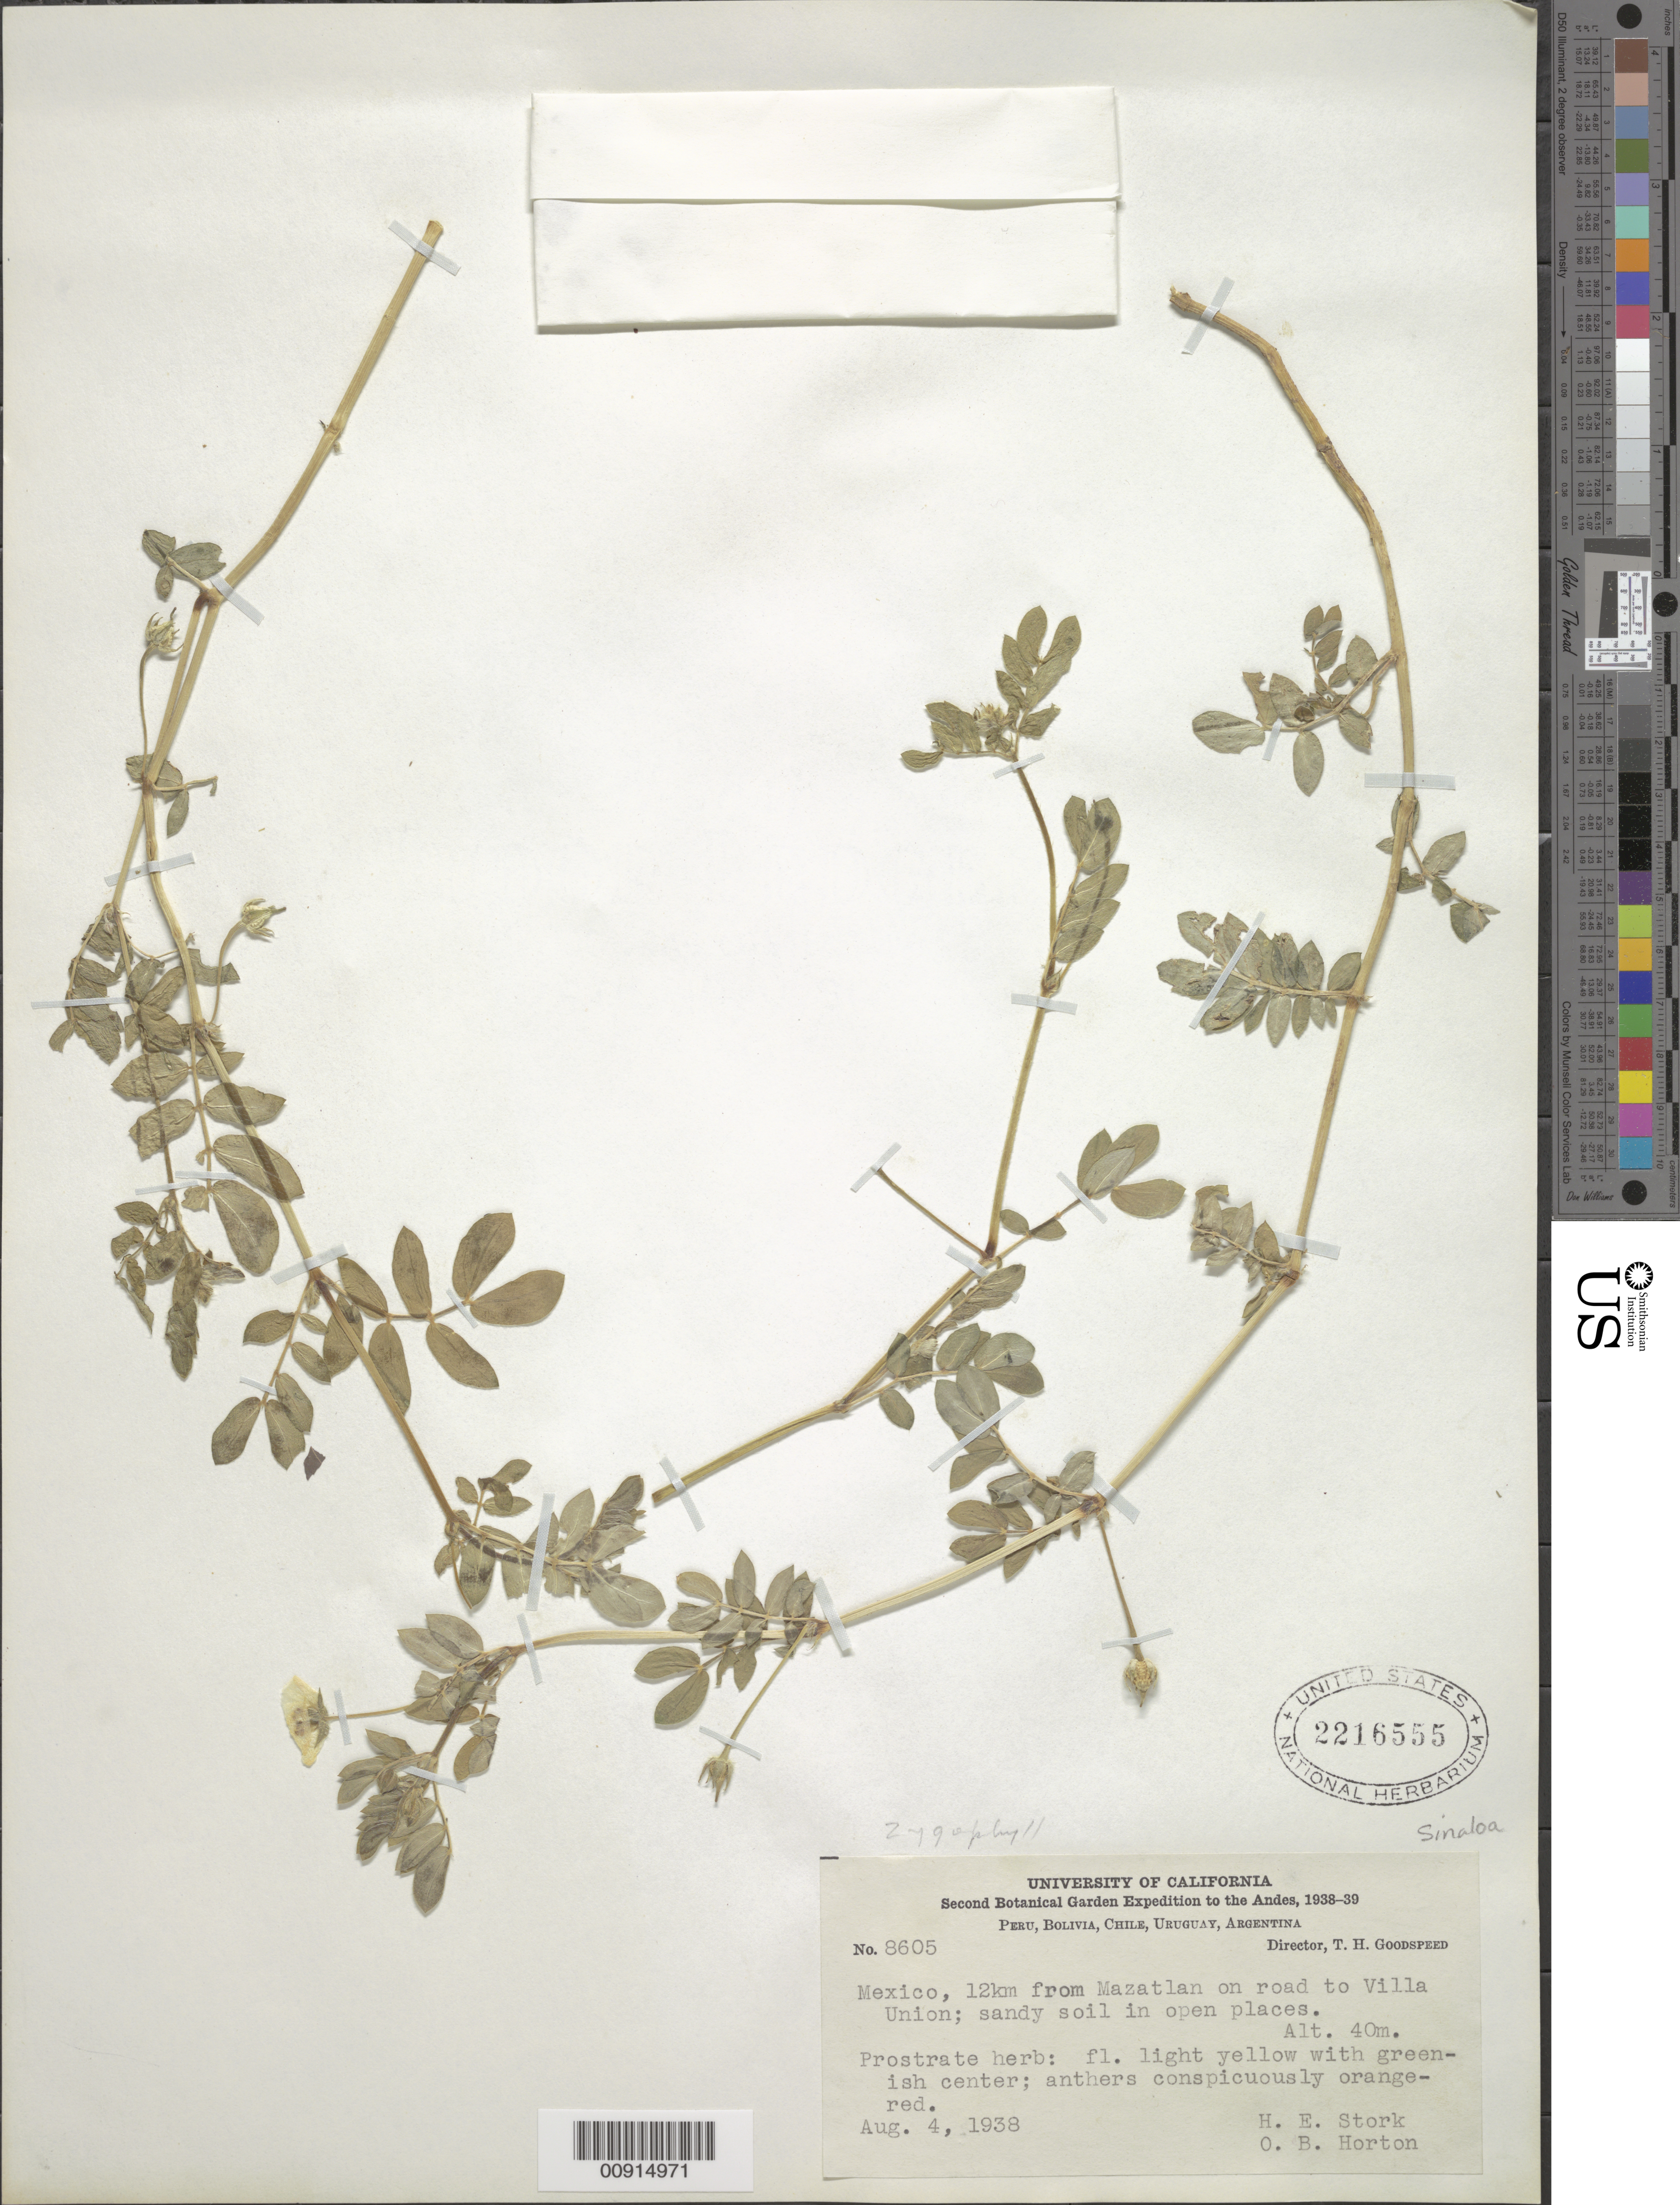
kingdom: Plantae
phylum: Tracheophyta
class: Magnoliopsida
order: Zygophyllales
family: Zygophyllaceae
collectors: H. E. Stork & O. B. Horton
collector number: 8605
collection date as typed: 04 Aug 1938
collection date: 1938-08-04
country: Mexico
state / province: Sinaloa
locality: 12 Km. from Mazatlán on road to Villa Union.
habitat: Sandy soil in open places.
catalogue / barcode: US 2216555